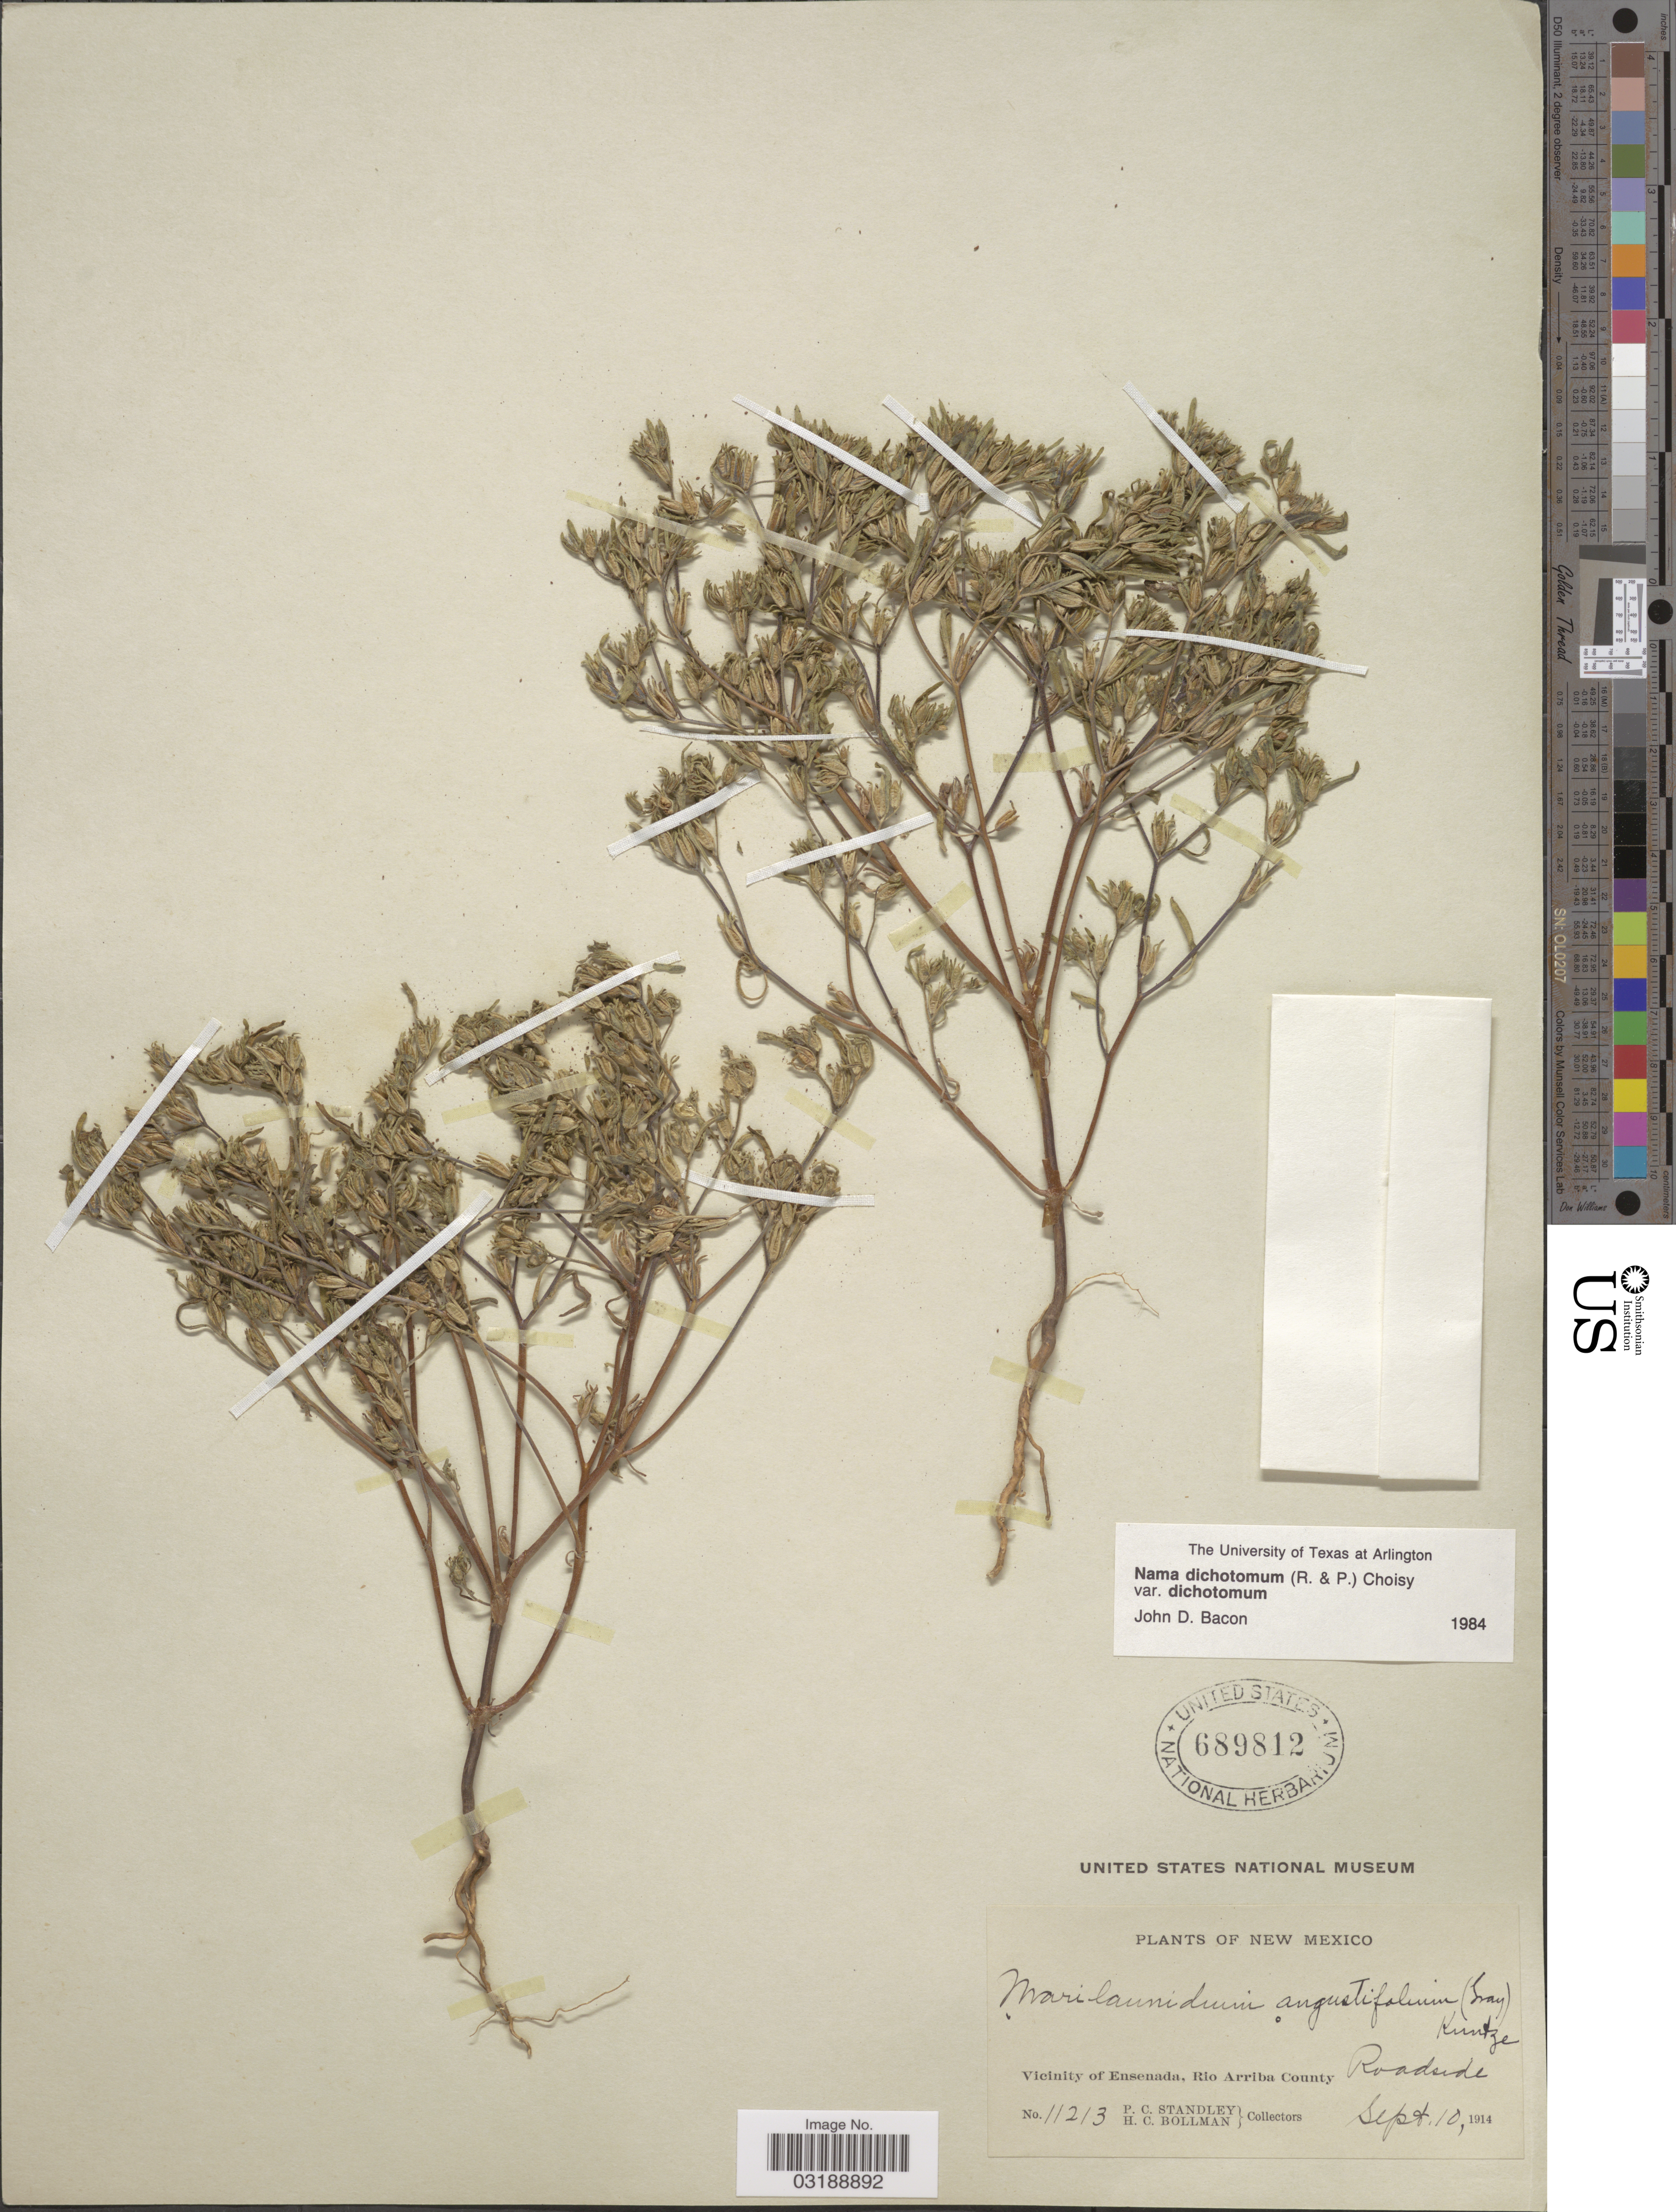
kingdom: Plantae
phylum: Tracheophyta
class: Magnoliopsida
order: Boraginales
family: Namaceae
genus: Nama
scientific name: Nama dichotoma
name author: (Ruiz & Pav.) Choisy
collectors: P. C. Standley & H. C. Bollman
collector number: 11213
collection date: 1914-09-10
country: United States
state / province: New Mexico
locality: Vicinity of Ensenada, Rio Arriba County.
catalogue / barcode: US 689812